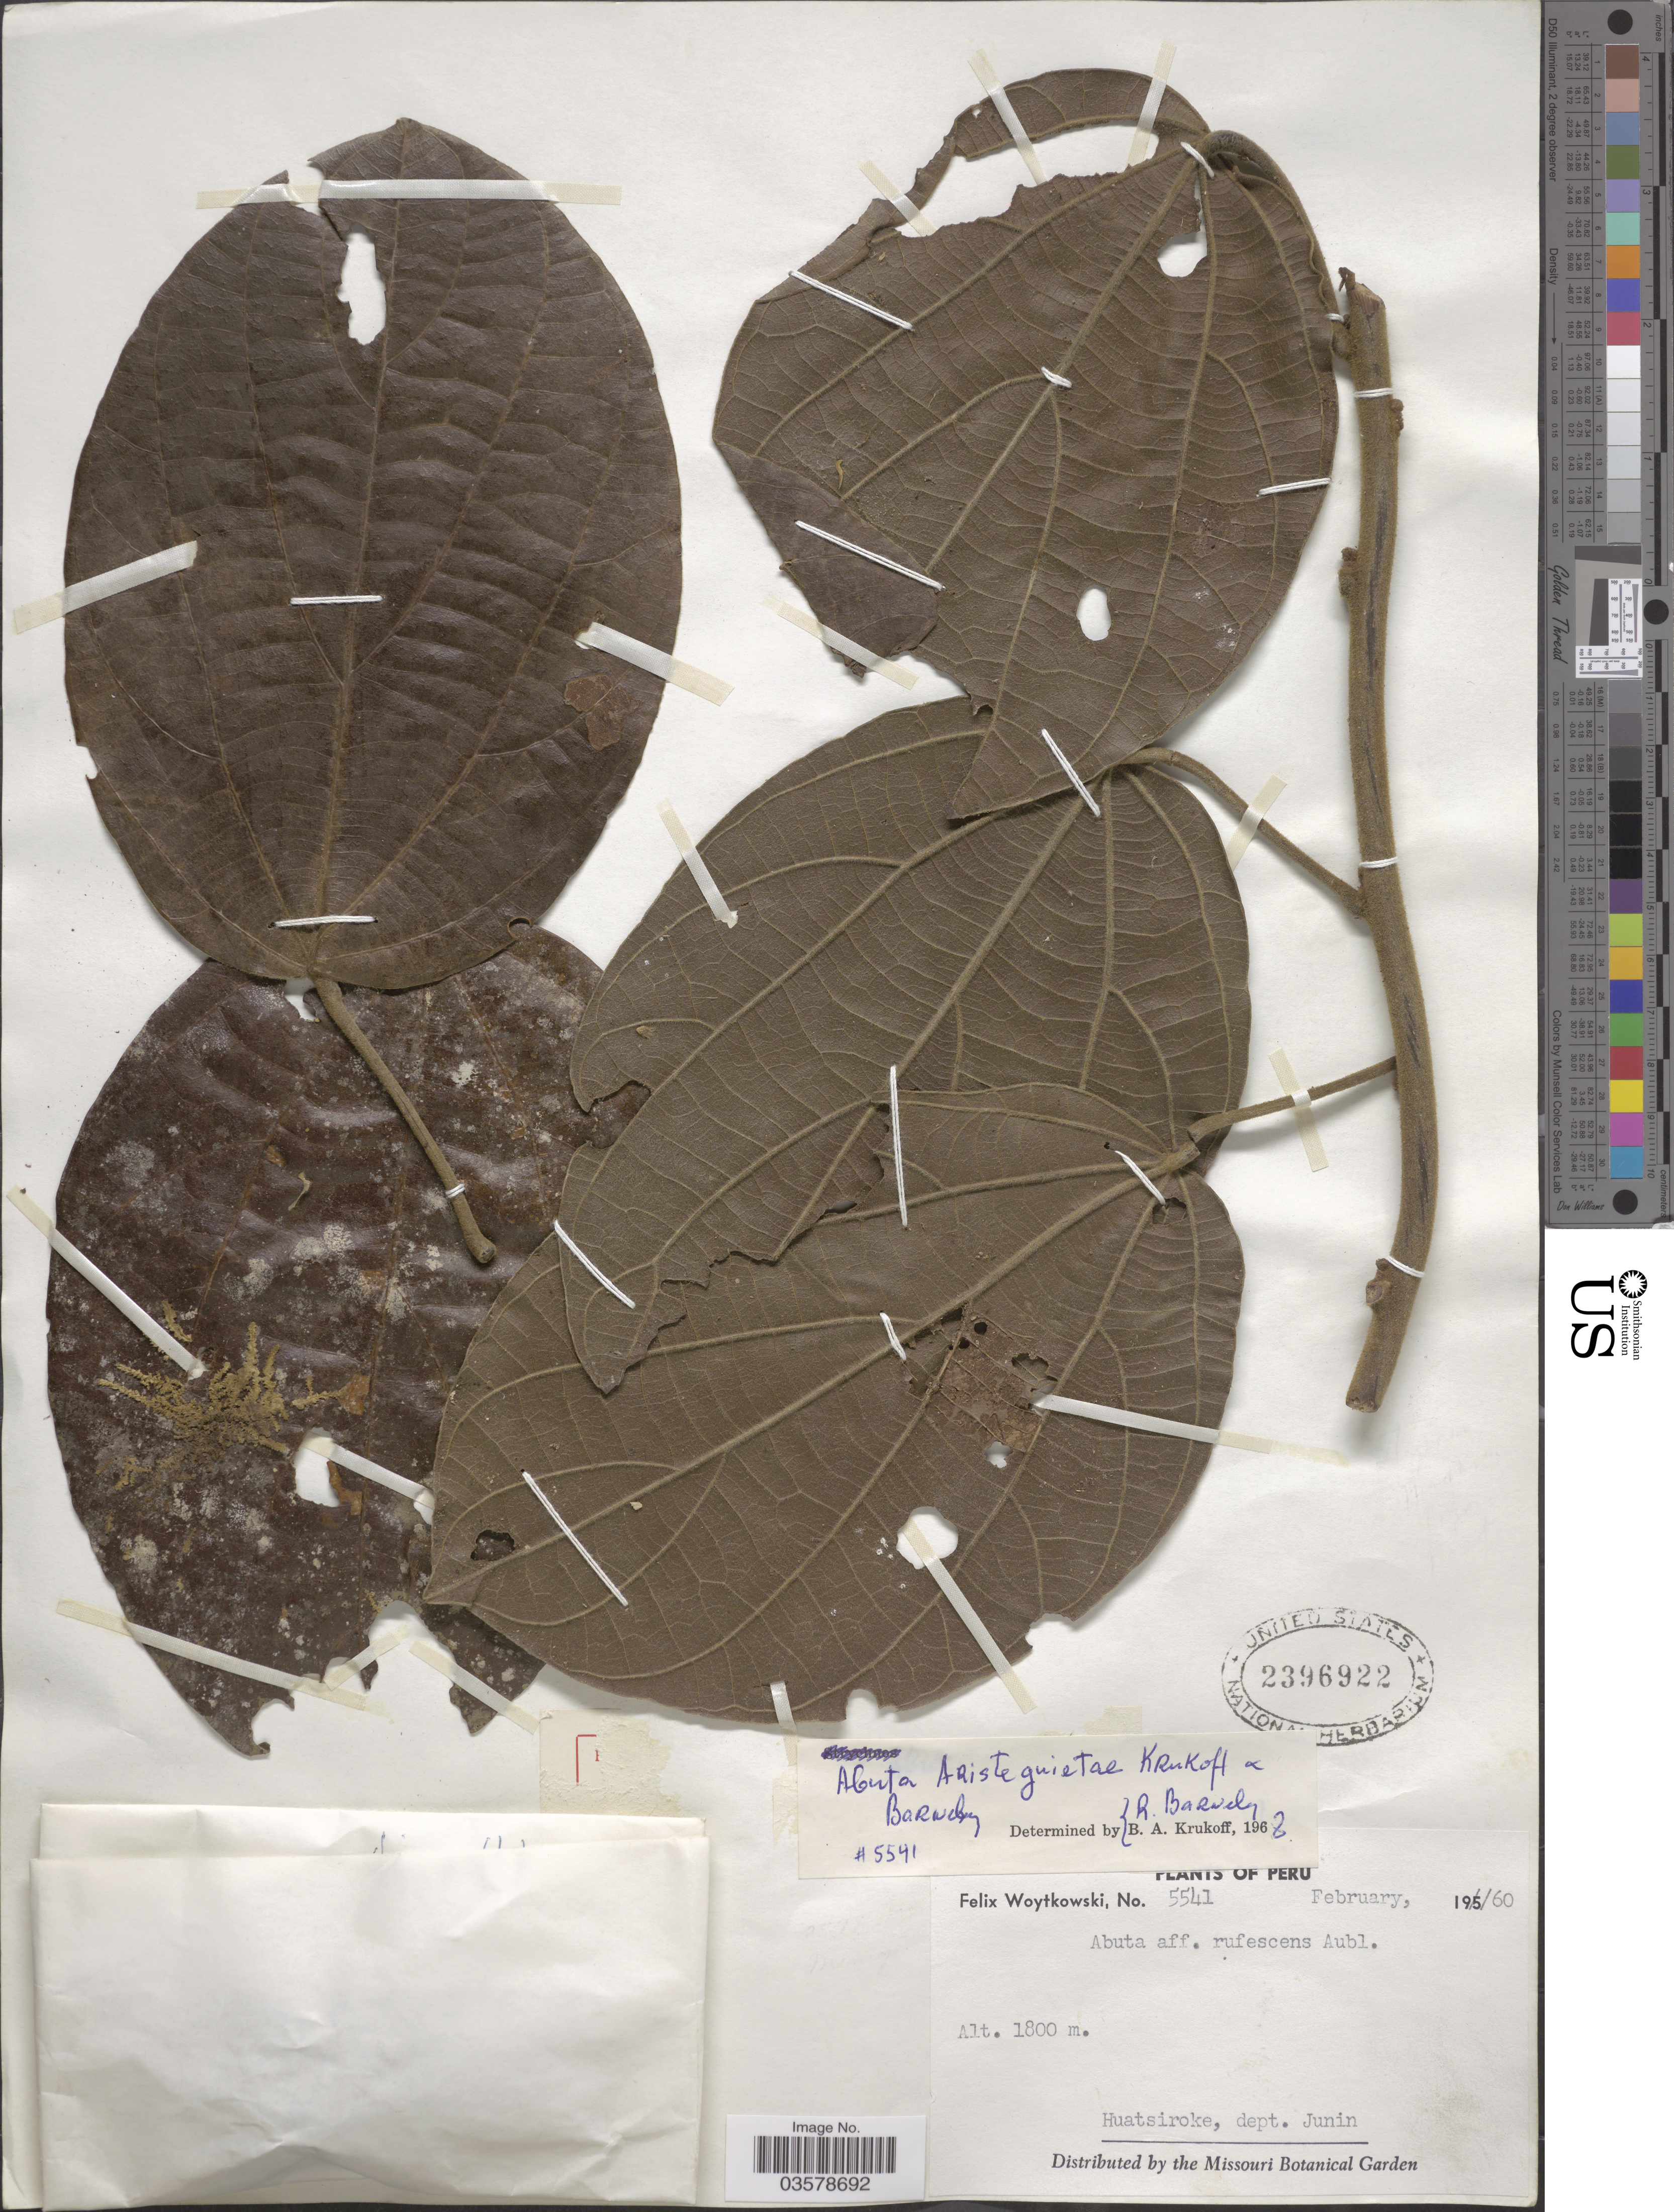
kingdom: Plantae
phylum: Tracheophyta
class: Magnoliopsida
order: Ranunculales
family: Menispermaceae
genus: Abuta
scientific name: Abuta aristeguietae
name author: Krukoff & Barneby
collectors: F. Woytkowski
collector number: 5541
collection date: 1960-02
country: Peru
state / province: Junín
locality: Huatsiroke, dept. Junin.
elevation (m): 1800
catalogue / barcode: US 2396922